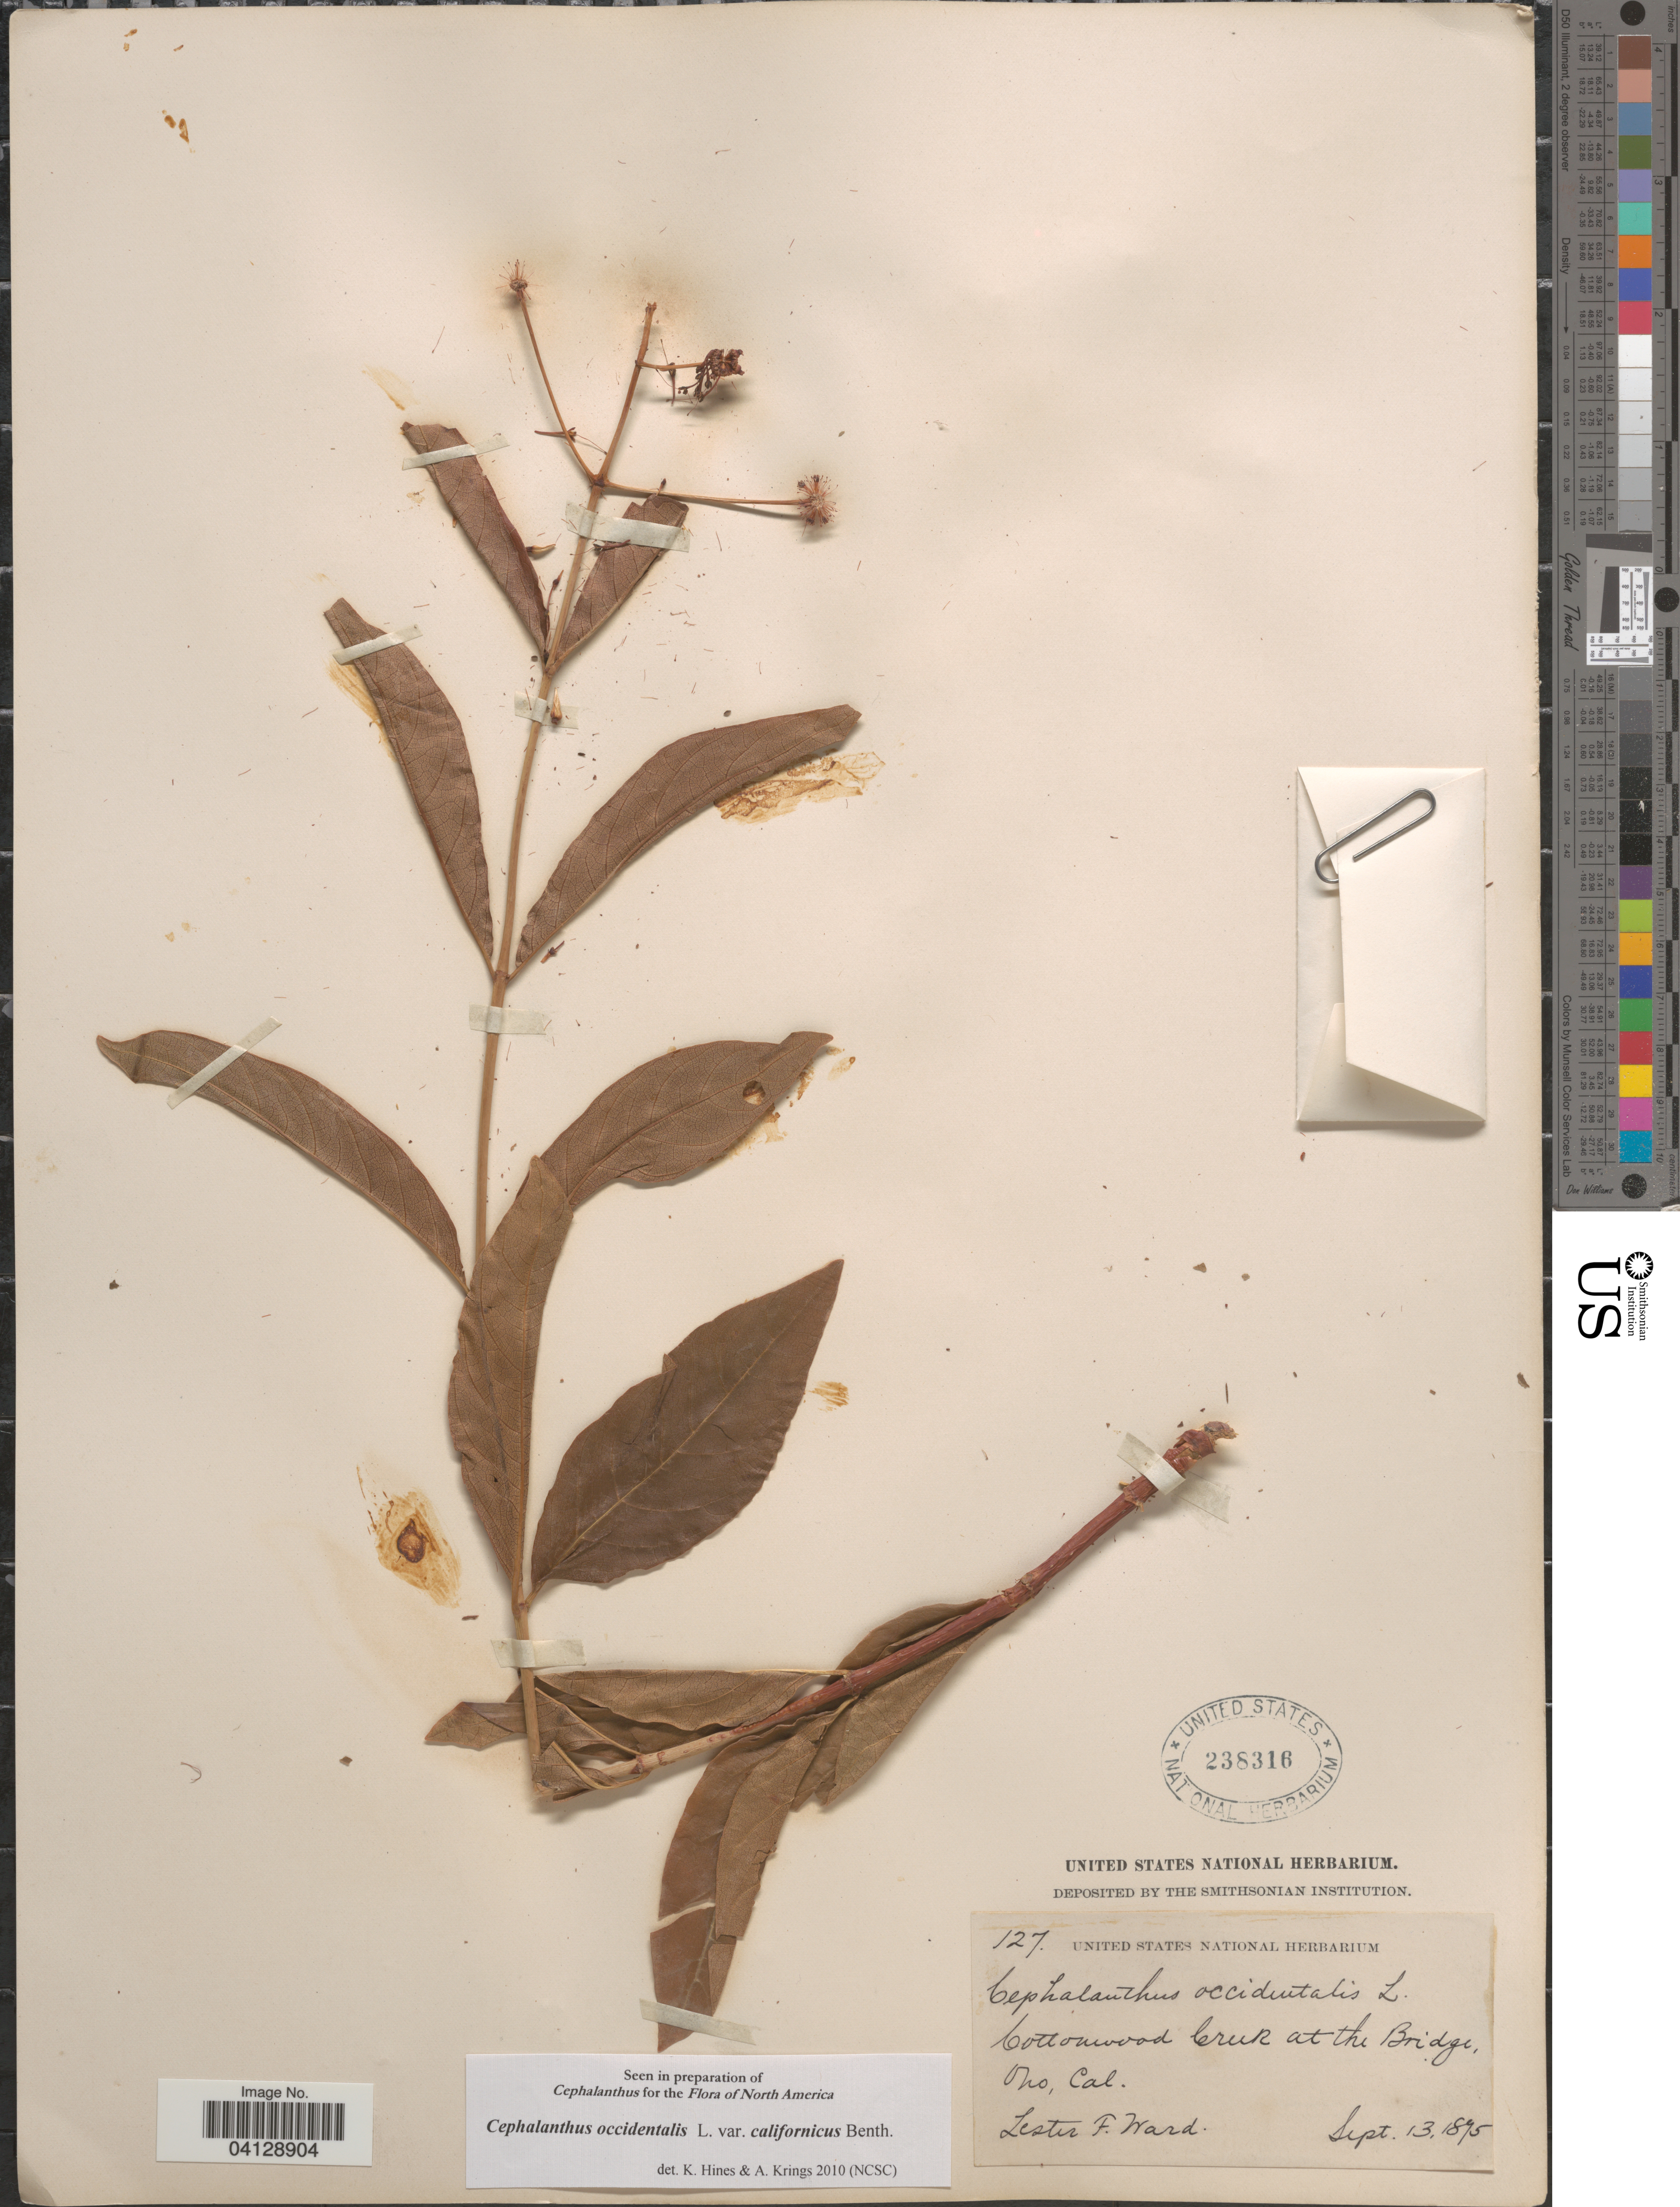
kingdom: Plantae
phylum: Tracheophyta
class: Magnoliopsida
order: Gentianales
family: Rubiaceae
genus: Cephalanthus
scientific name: Cephalanthus occidentalis var. californicus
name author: Benth.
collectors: L. F. Ward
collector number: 127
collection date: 1895-09-13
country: United States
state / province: California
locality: Cottonwood Creek at the Bridge, Ono.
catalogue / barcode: US 238316